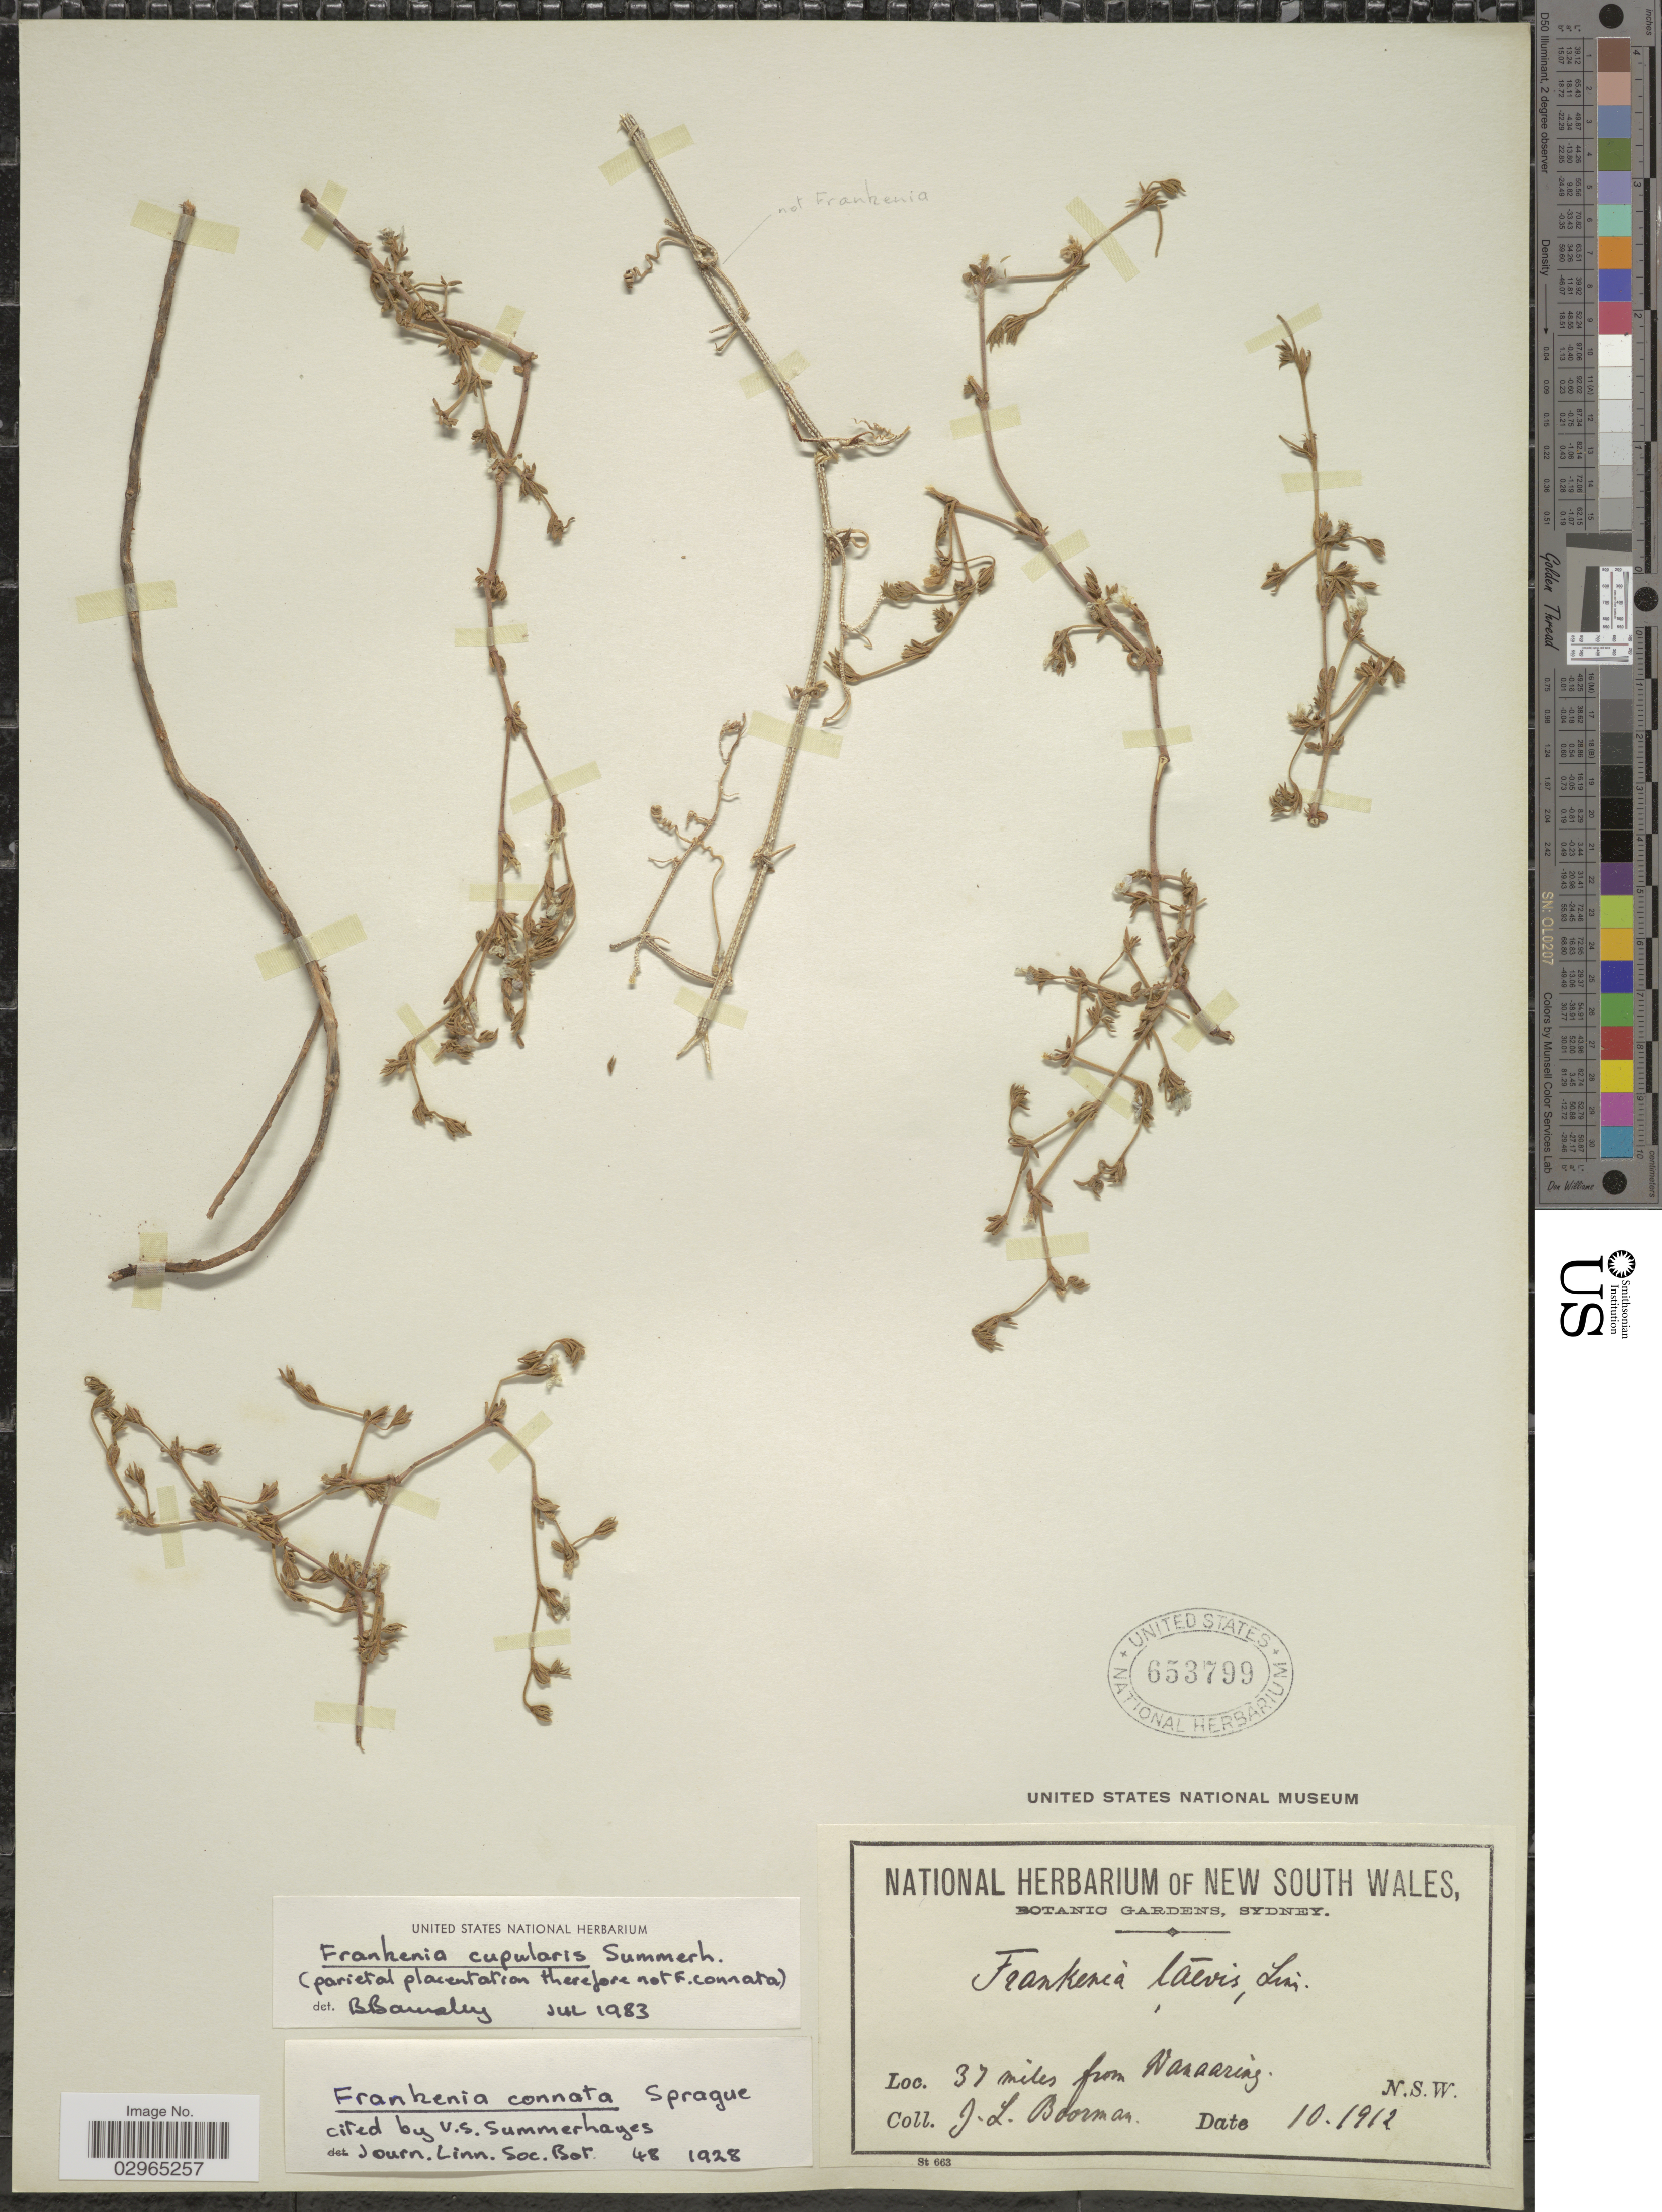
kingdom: Plantae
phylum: Tracheophyta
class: Magnoliopsida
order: Caryophyllales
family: Frankeniaceae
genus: Frankenia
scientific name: Frankenia cupularis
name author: Summerh.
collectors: J. Boorman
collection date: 1912-10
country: Australia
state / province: New South Wales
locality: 37 miles from Wanaaring, N.S.W.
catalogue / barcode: US 653799